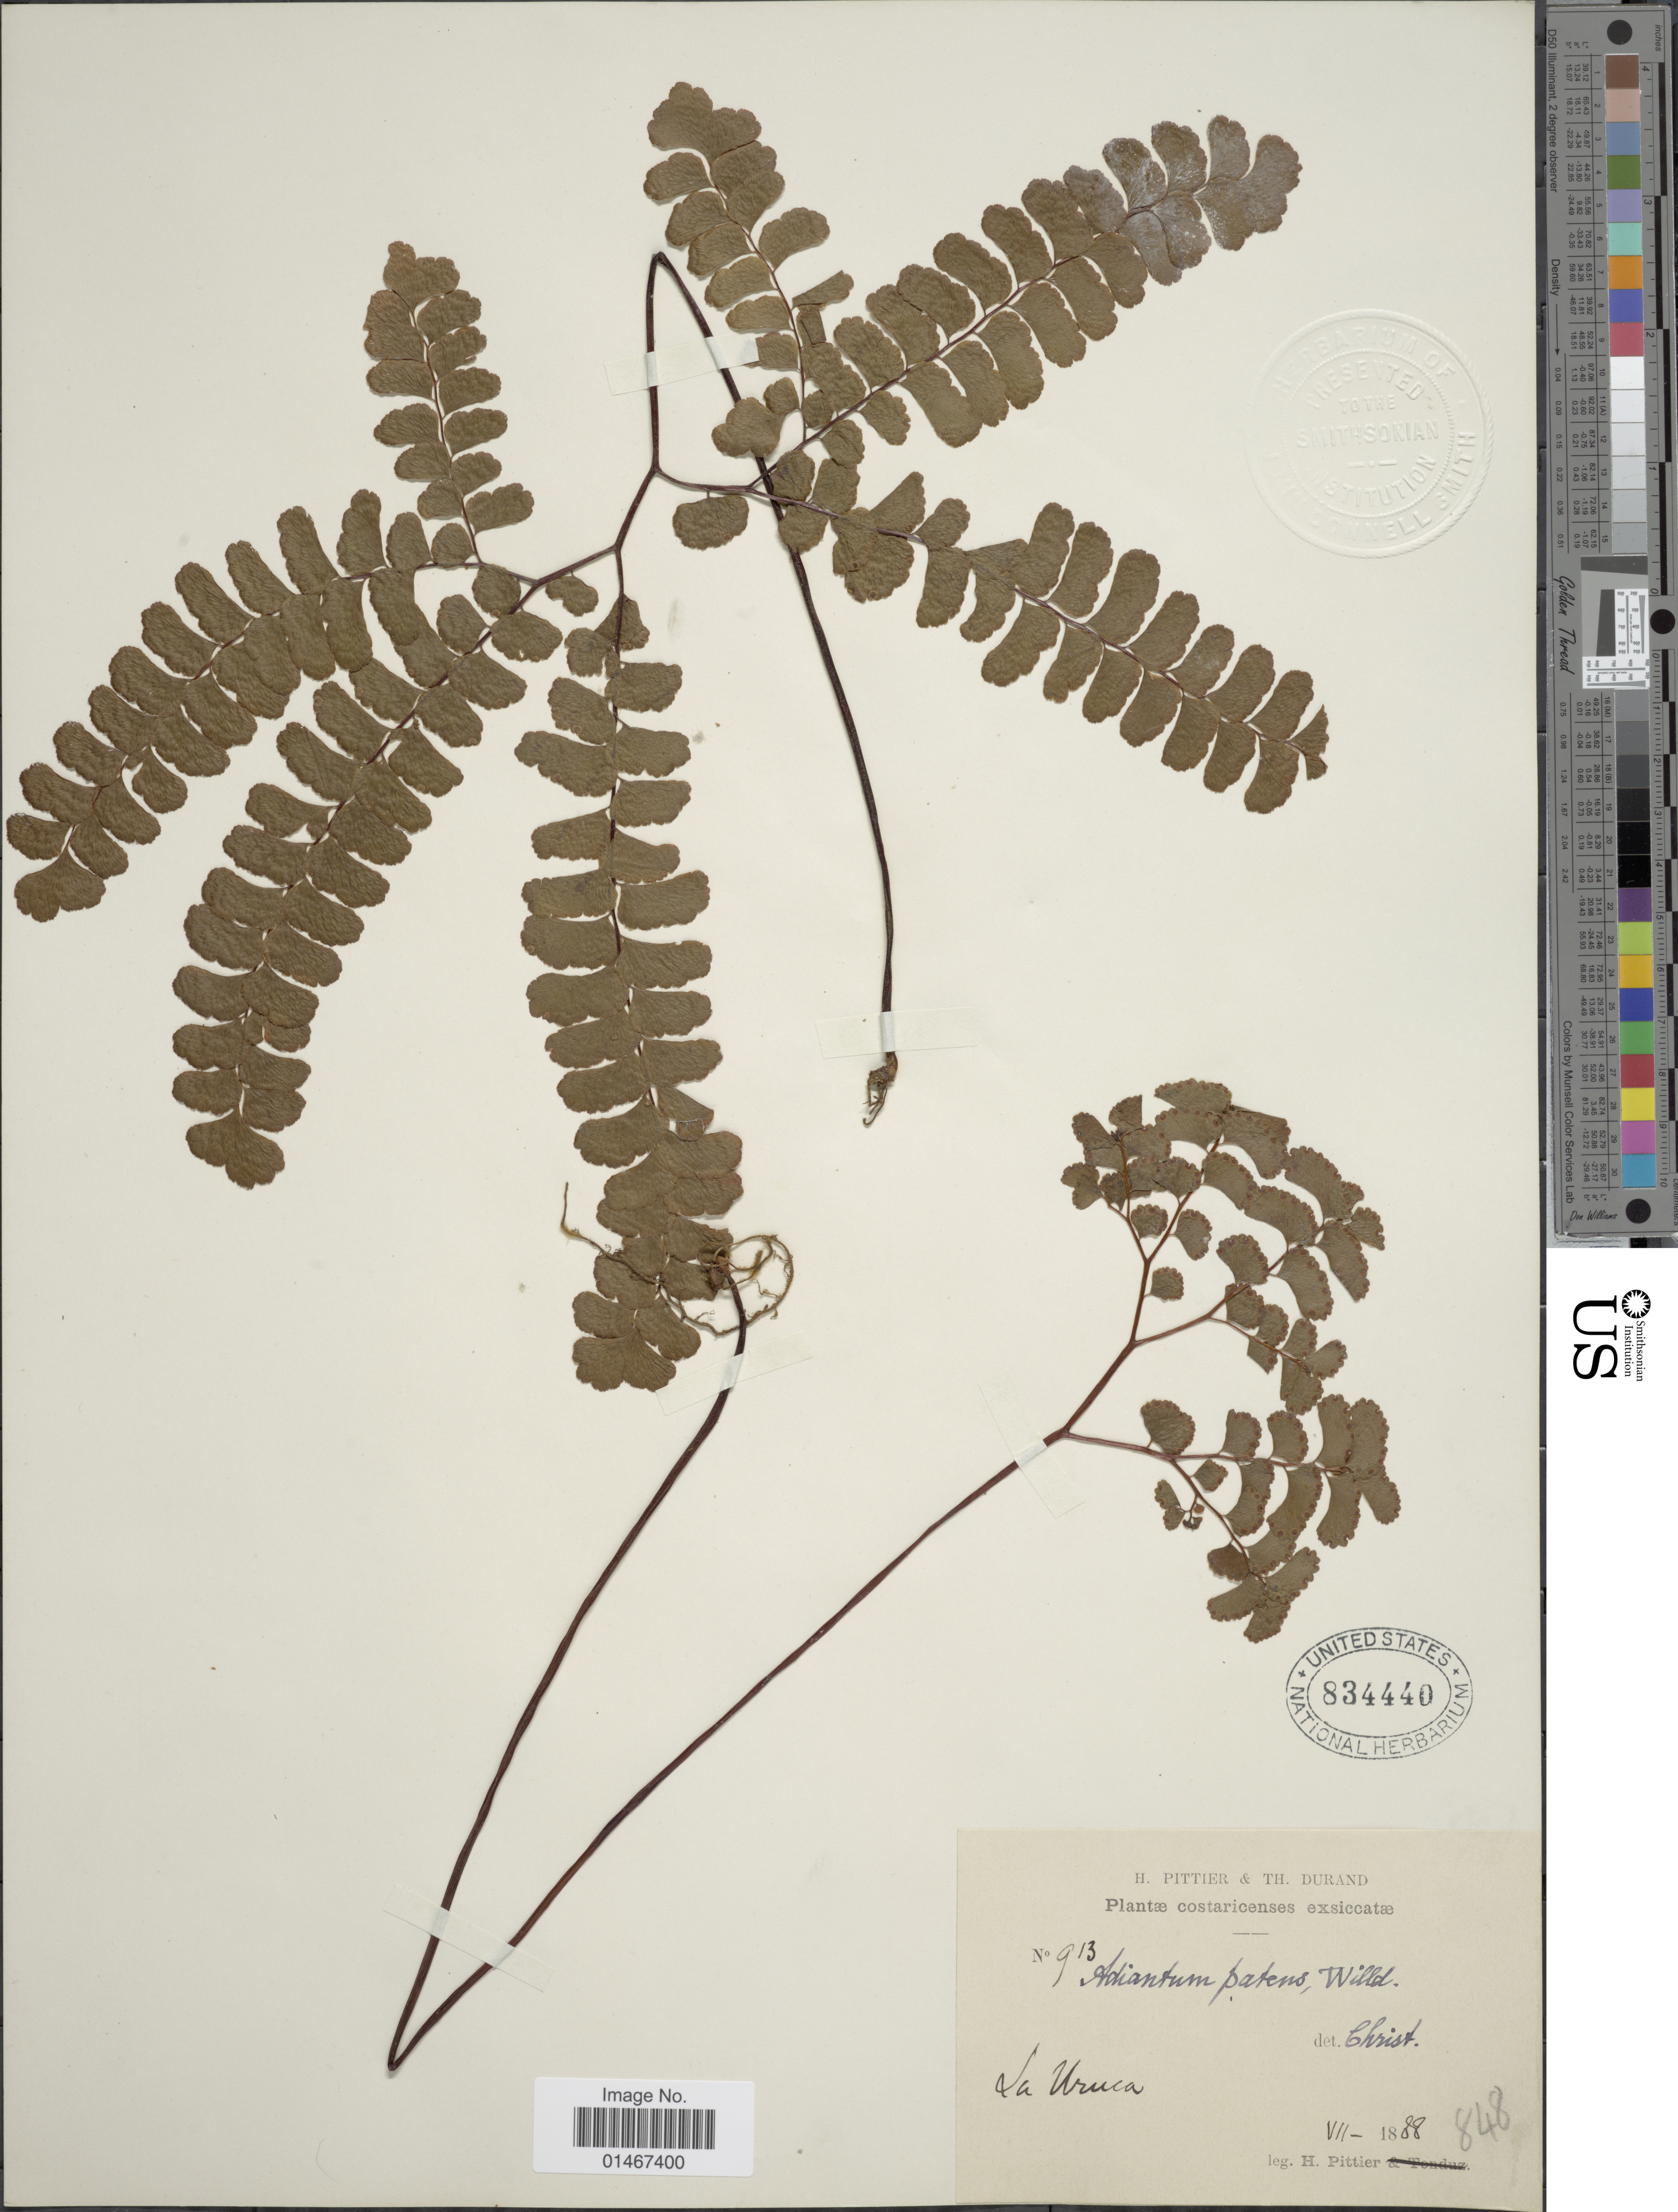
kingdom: Plantae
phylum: Tracheophyta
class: Polypodiopsida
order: Polypodiales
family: Pteridaceae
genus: Adiantum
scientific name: Adiantum patens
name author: Willd.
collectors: H. F. Pittier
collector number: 913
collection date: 1888-07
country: Costa Rica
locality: La Uruca.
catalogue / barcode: US 834440